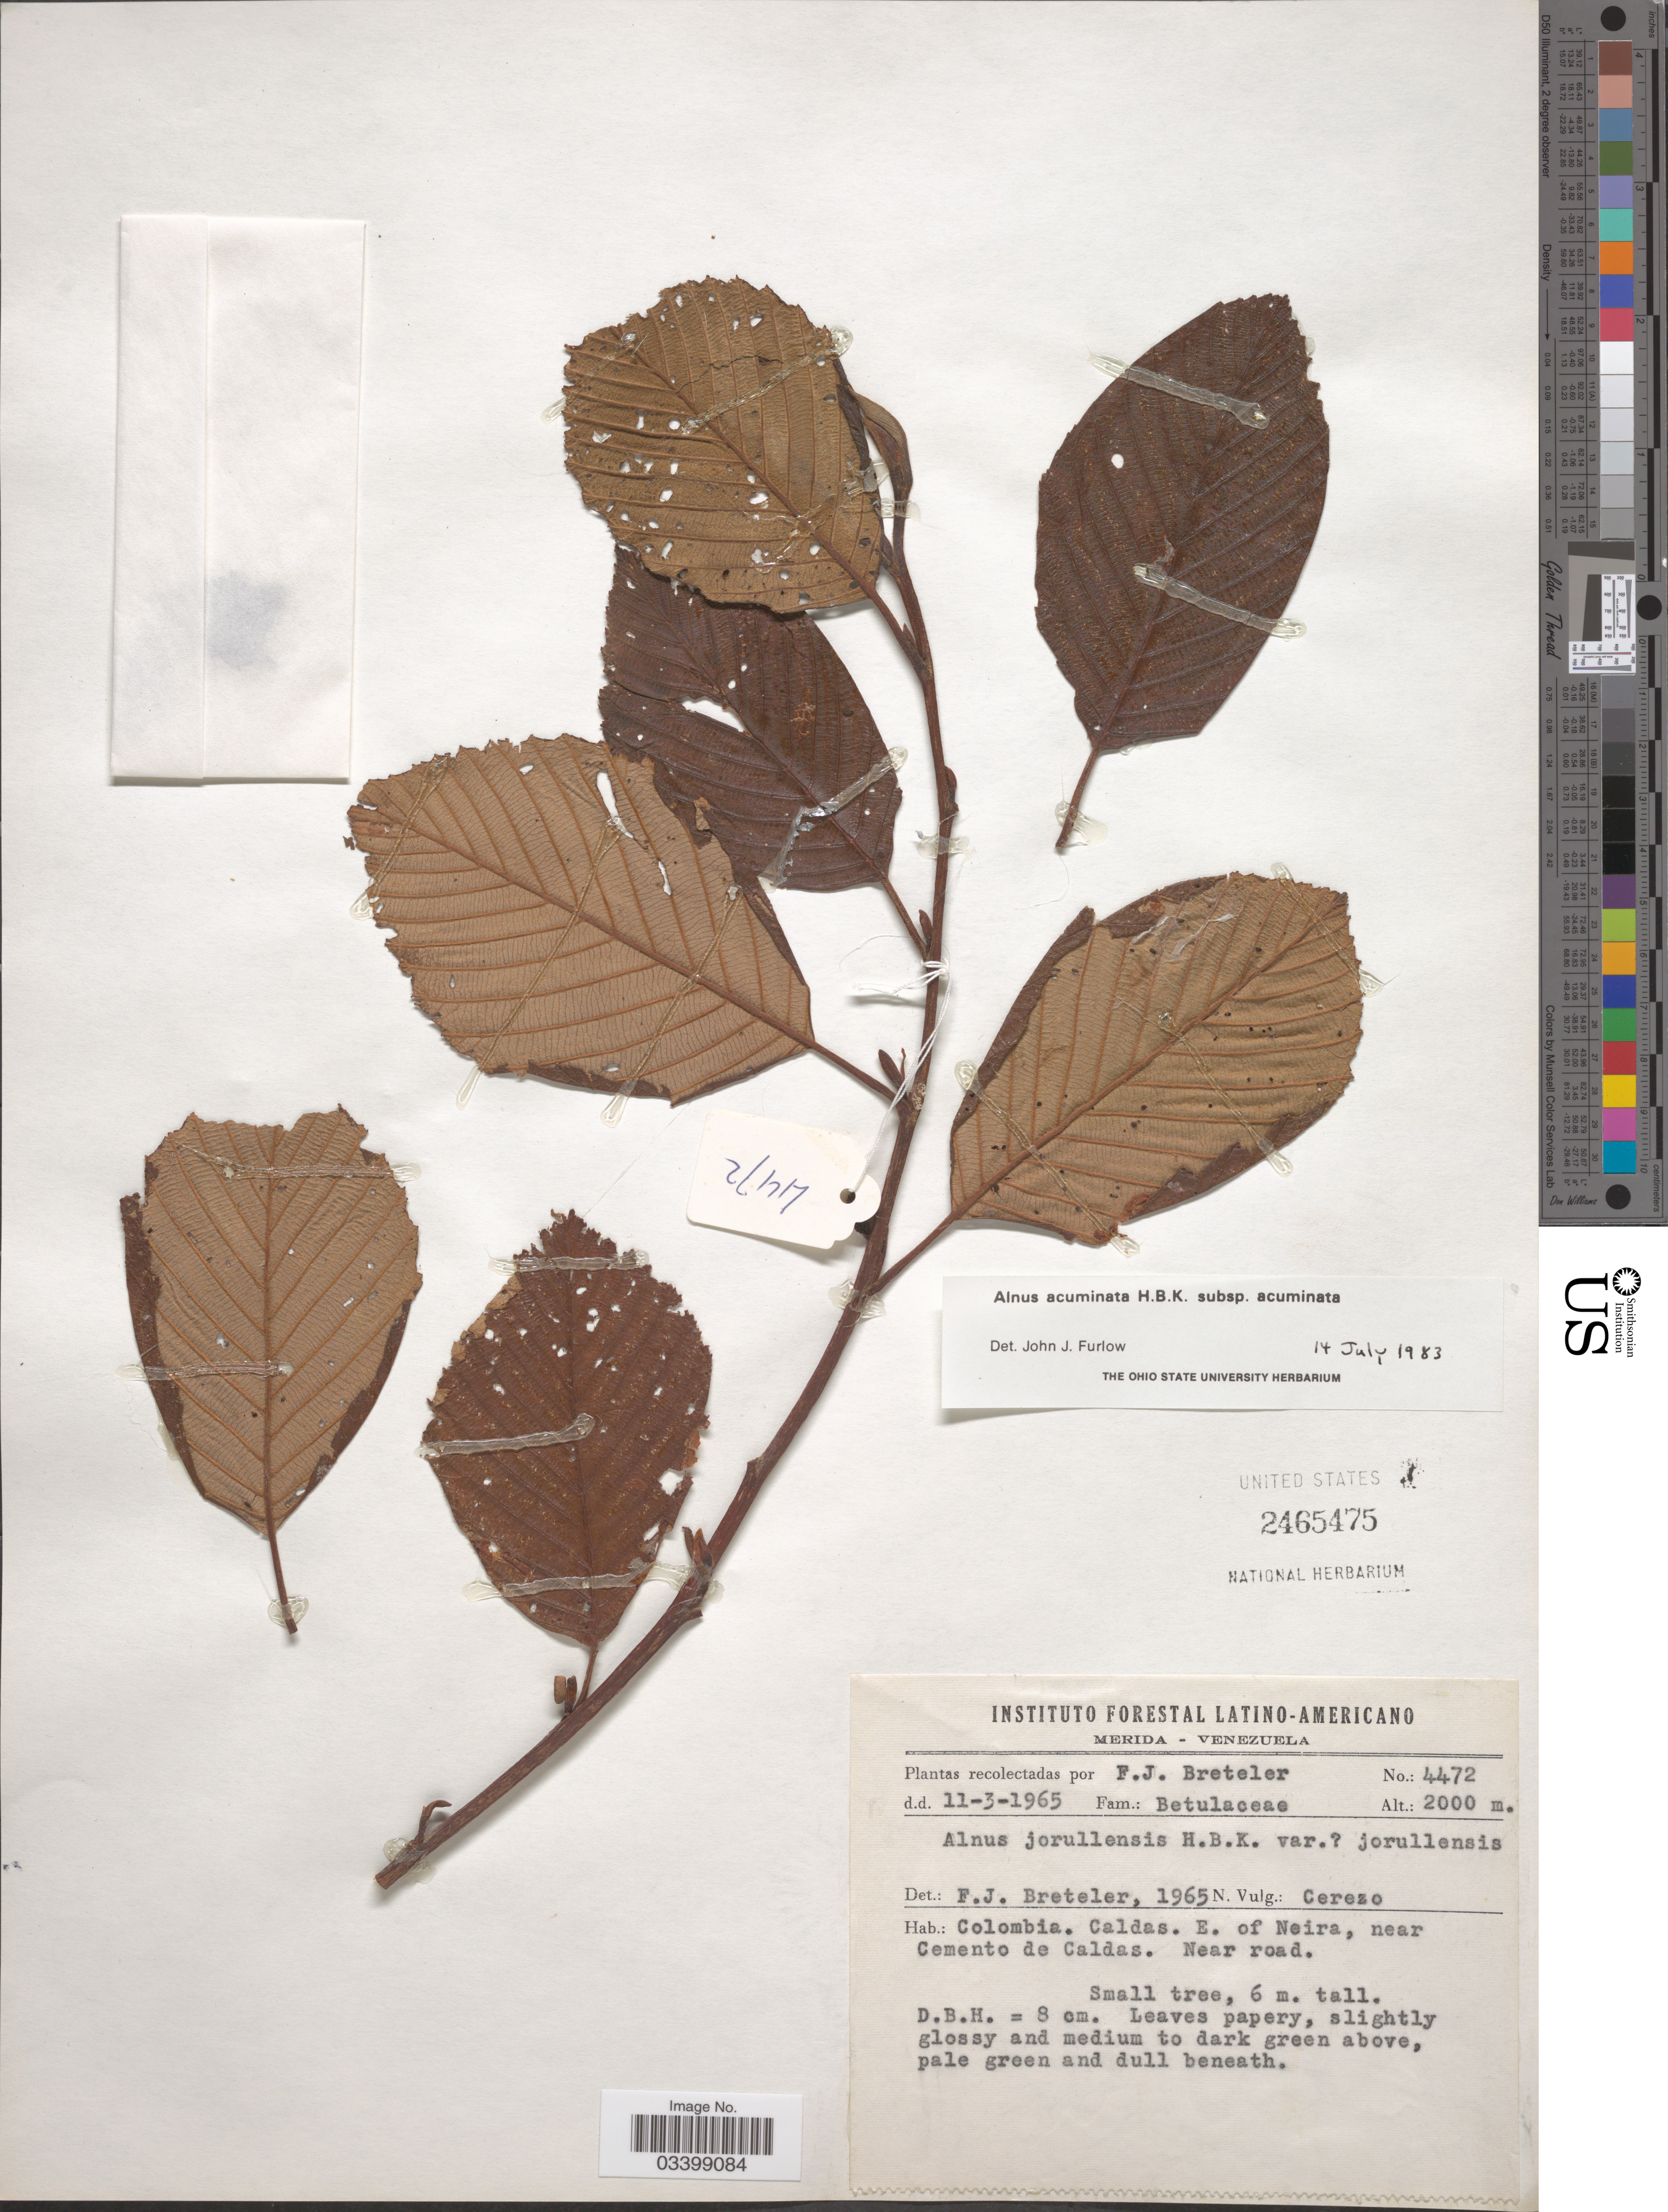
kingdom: Plantae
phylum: Tracheophyta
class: Magnoliopsida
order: Fagales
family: Betulaceae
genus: Alnus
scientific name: Alnus acuminata subsp. acuminata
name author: Kunth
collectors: F. J. Breteler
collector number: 4472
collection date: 1965-03-11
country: Colombia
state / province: Caldas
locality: E. of Neira, near Cemento de Caldas.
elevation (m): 2000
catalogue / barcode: US 2465475